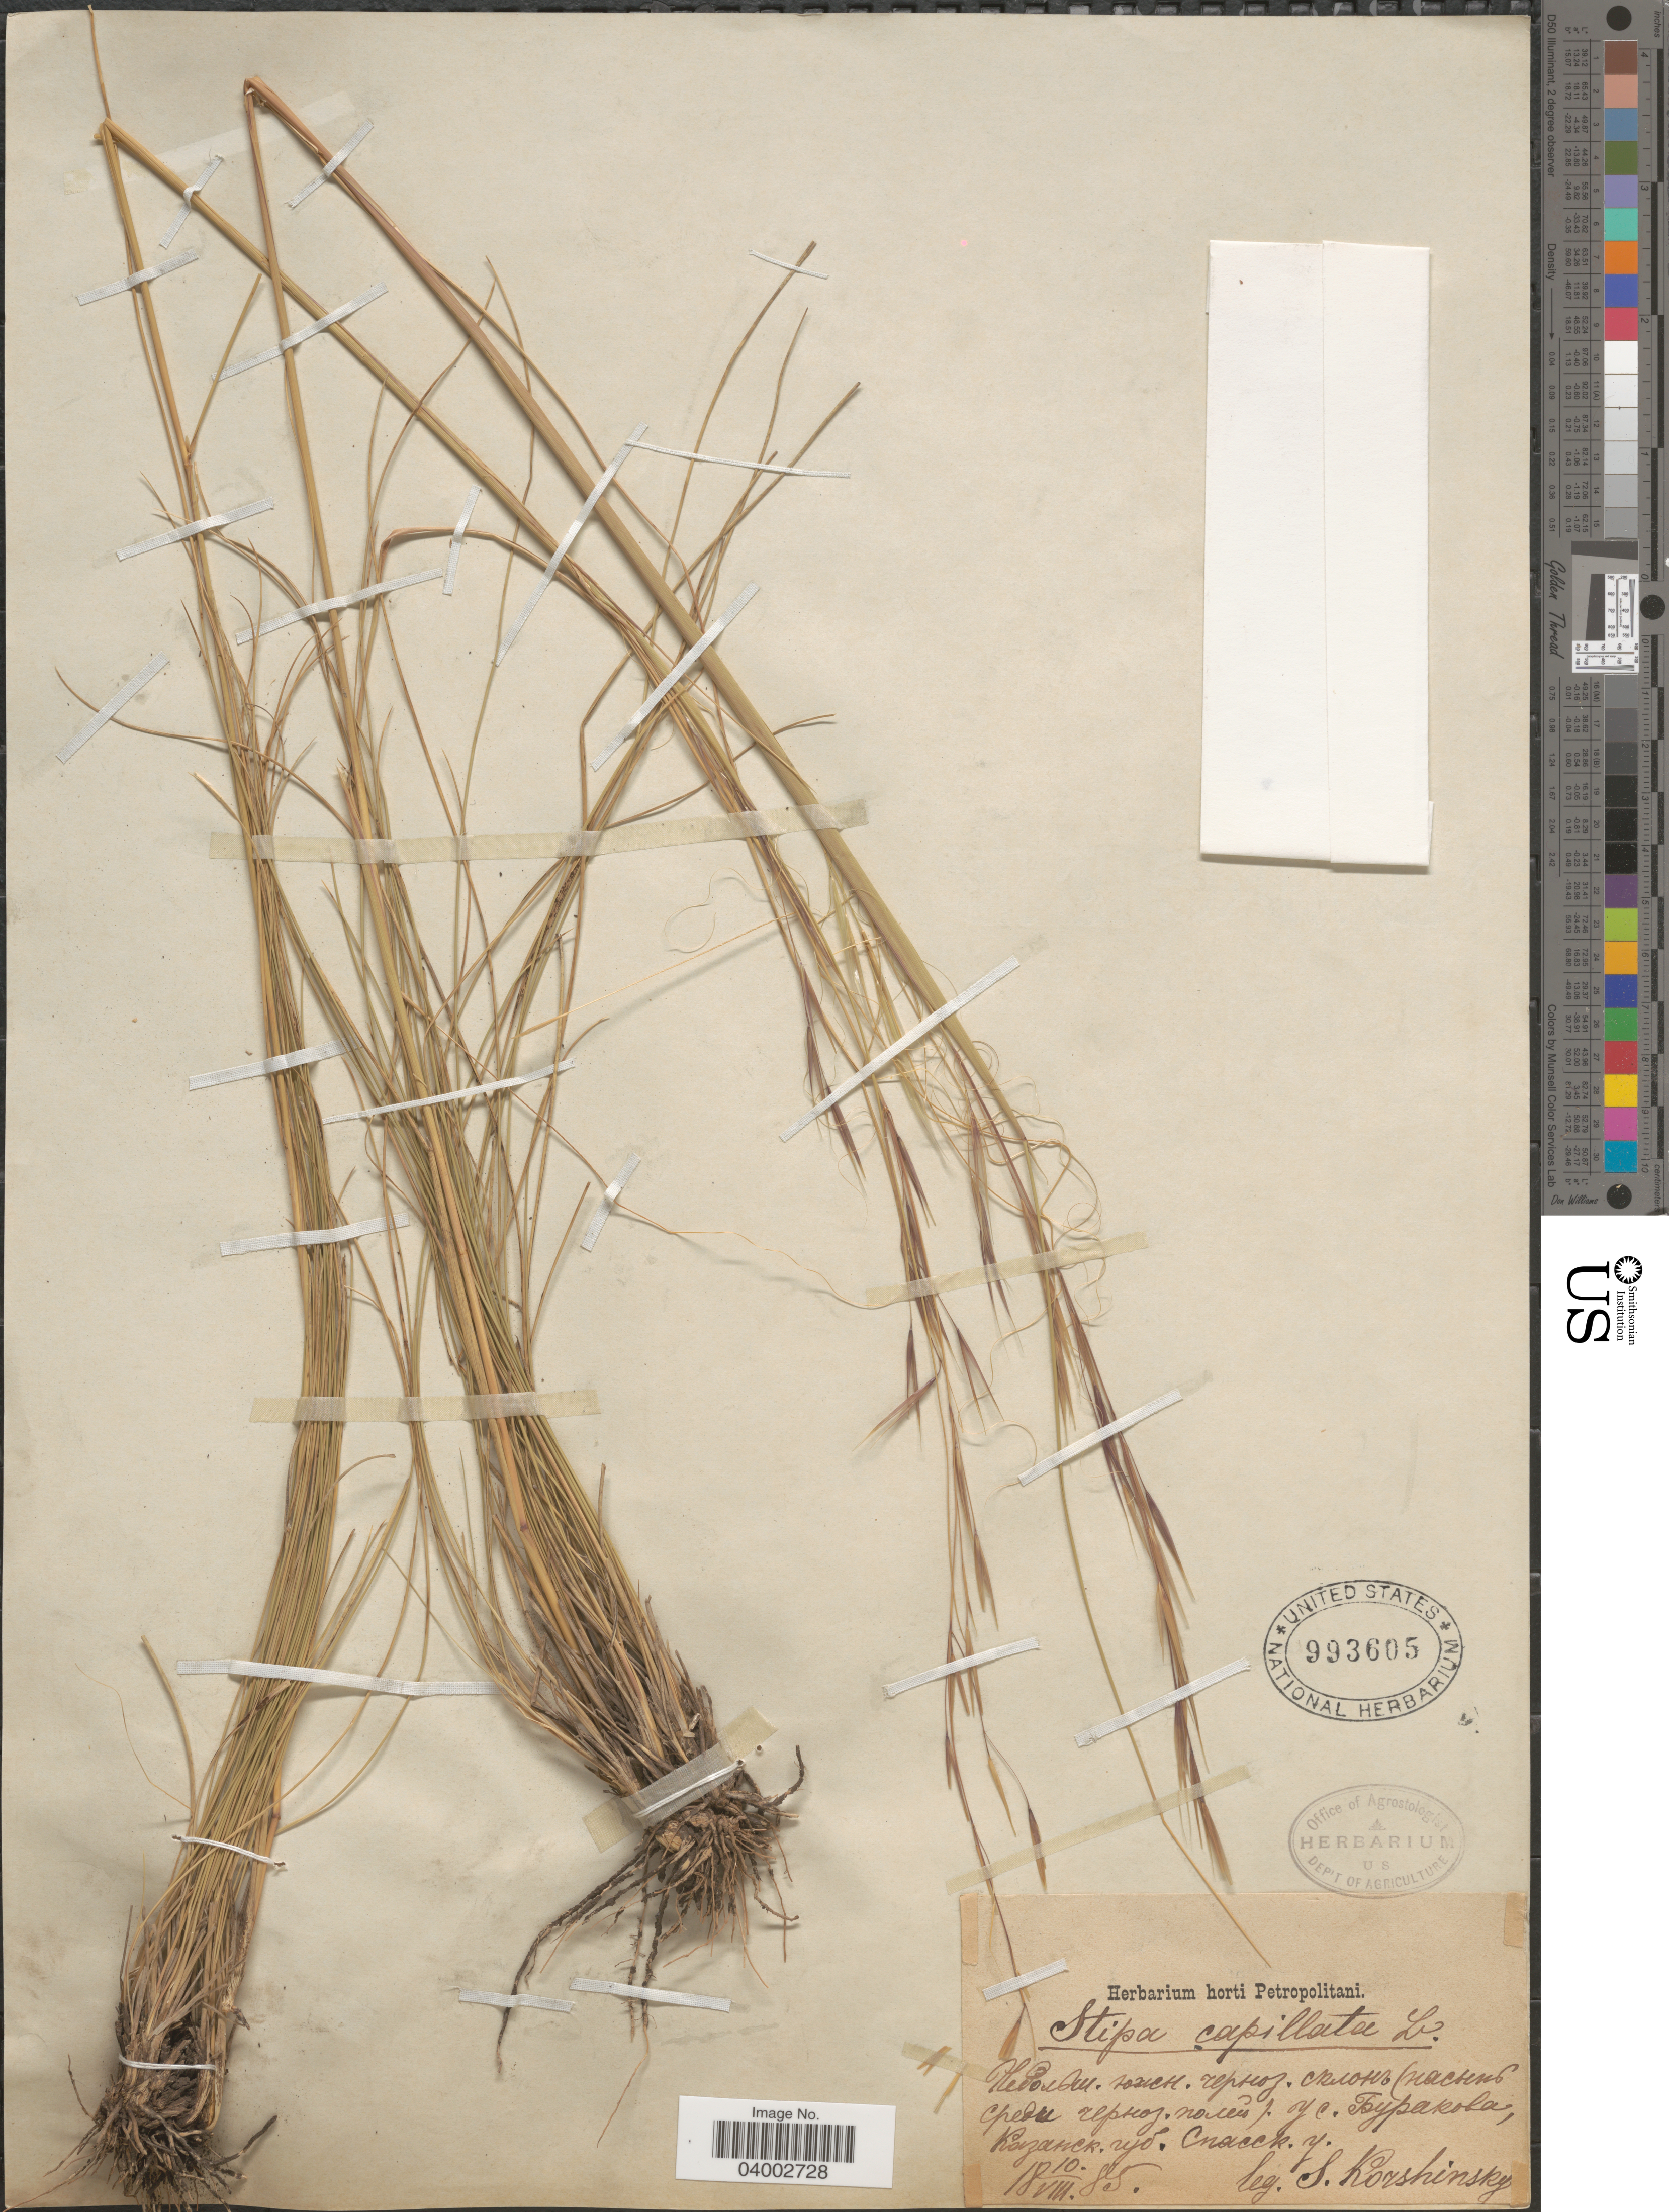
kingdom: Plantae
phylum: Tracheophyta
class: Liliopsida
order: Poales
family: Poaceae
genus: Stipa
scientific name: Stipa capillata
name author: L.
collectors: S. I. Korshinsky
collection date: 1885-08-10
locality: X.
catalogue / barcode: US 993605